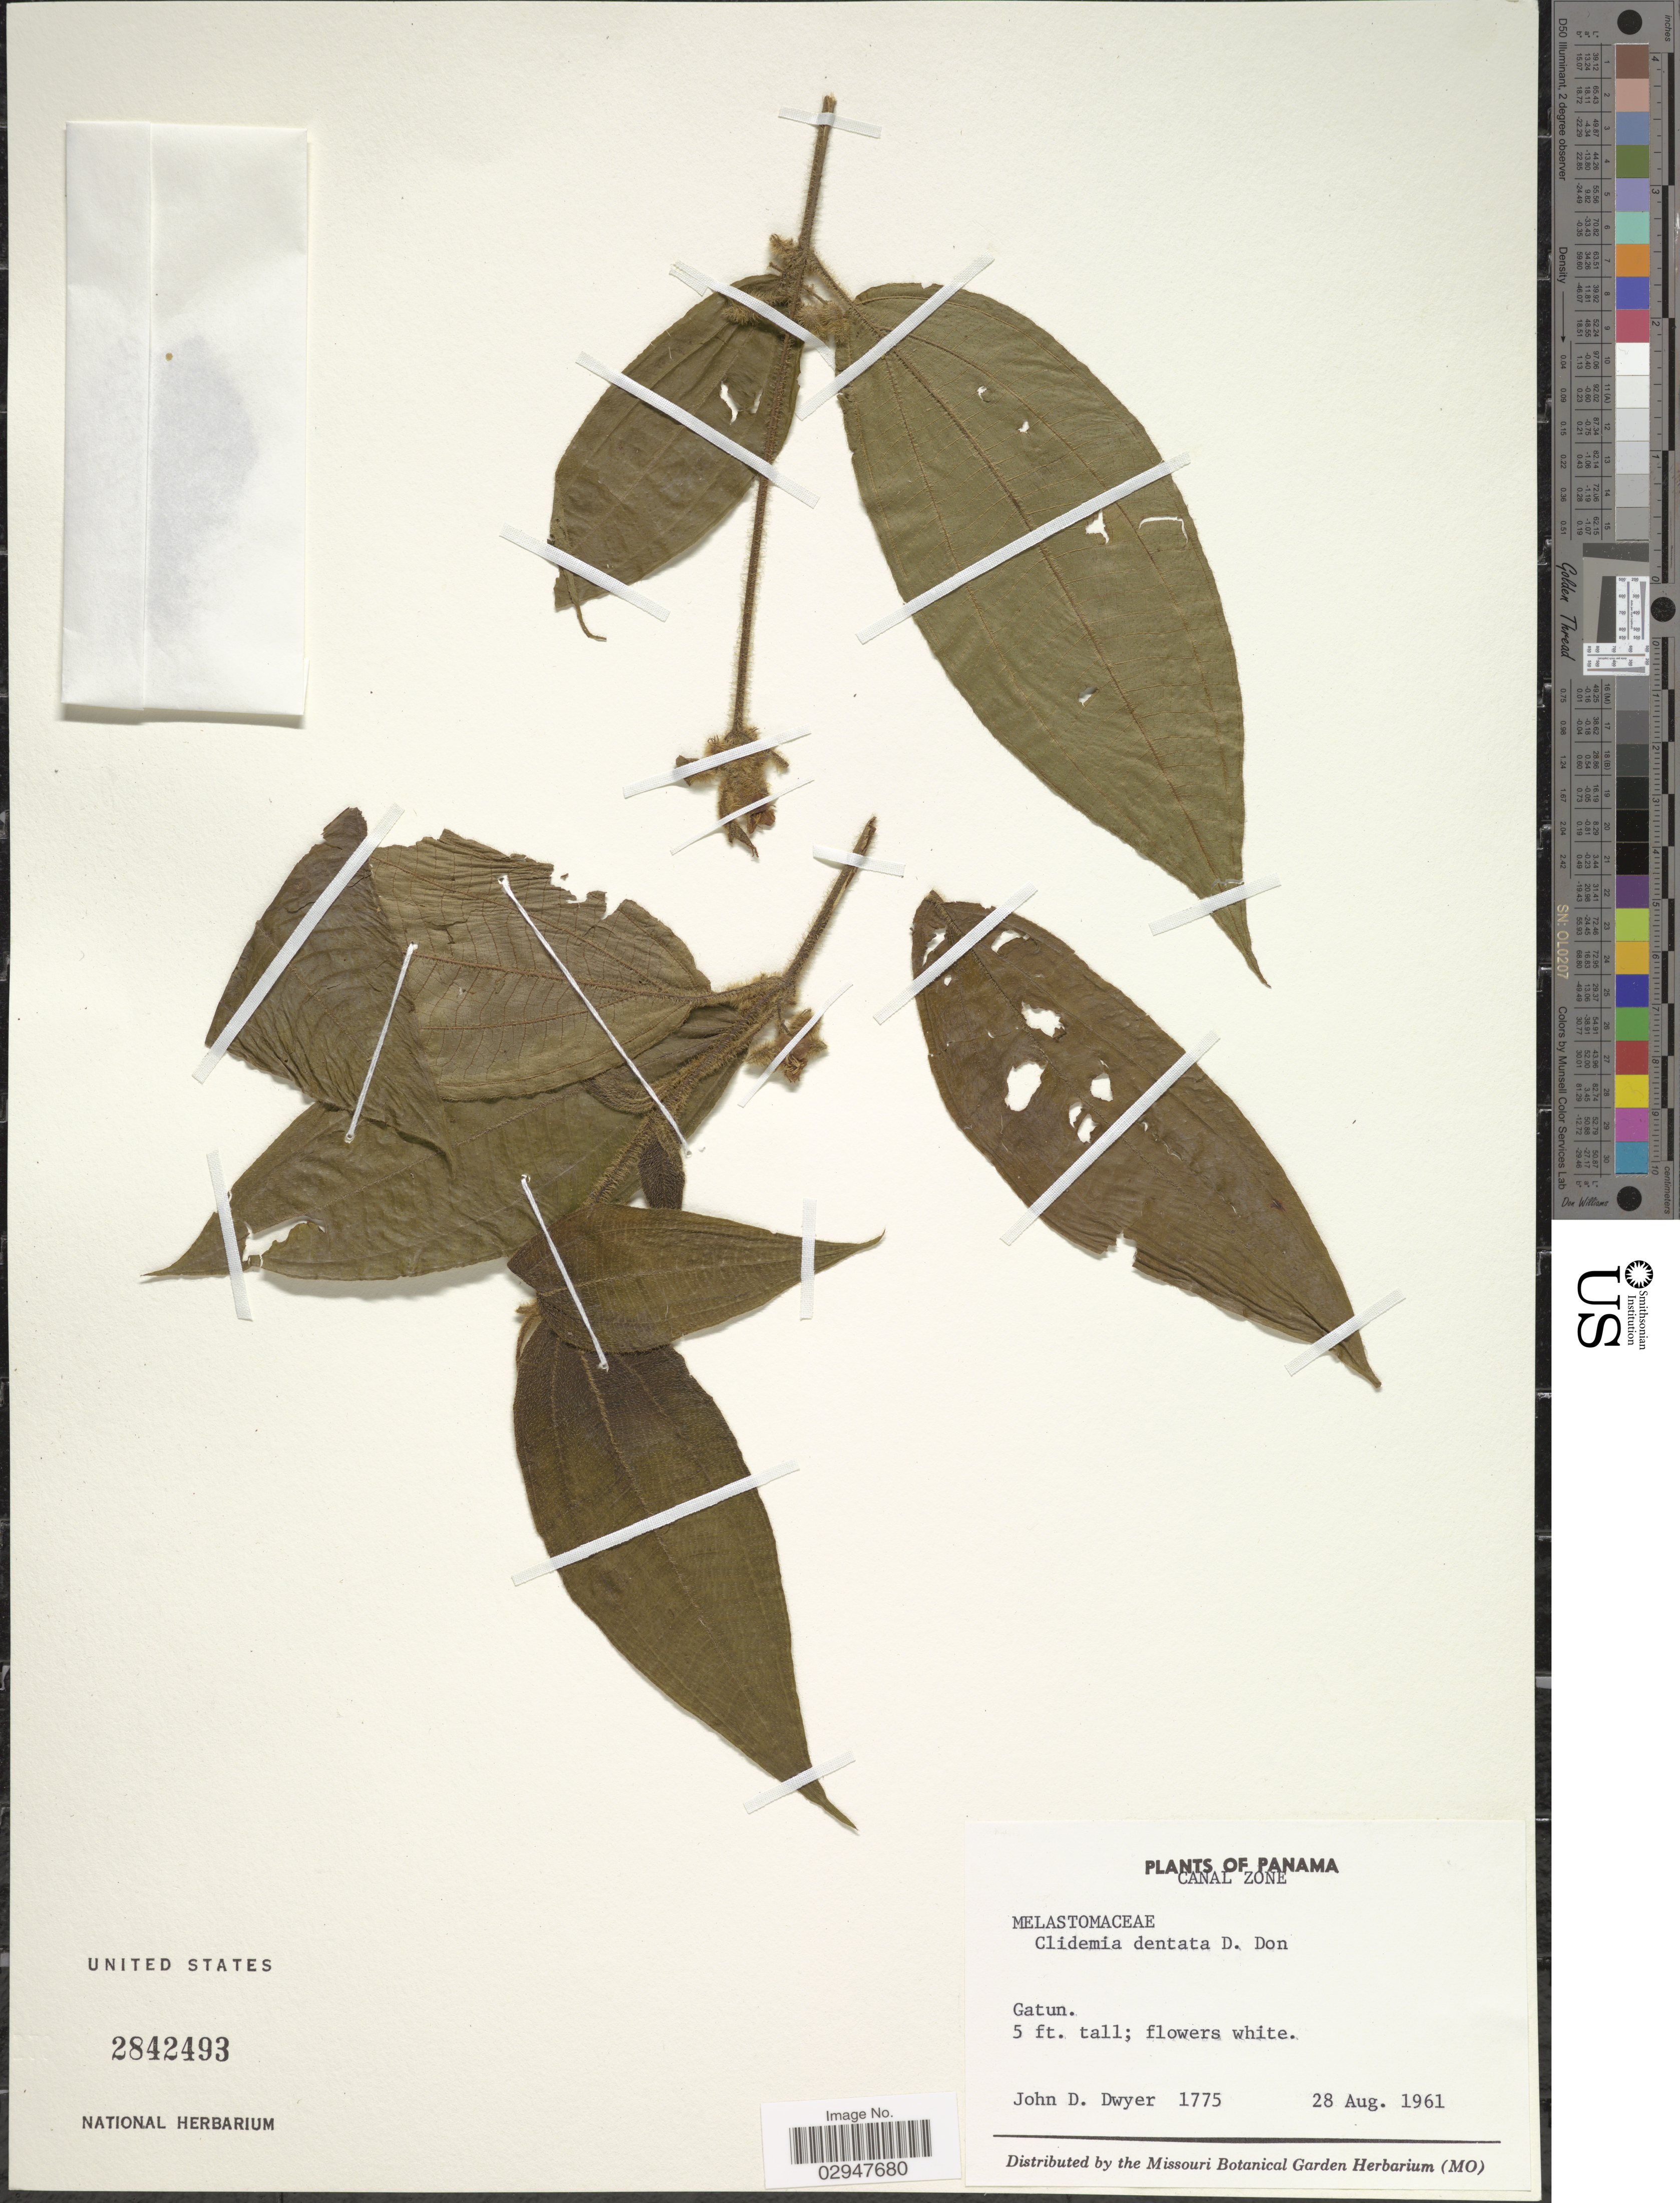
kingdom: Plantae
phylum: Tracheophyta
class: Magnoliopsida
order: Myrtales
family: Melastomataceae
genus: Clidemia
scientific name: Clidemia dentata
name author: D. Don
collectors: J. D. Dwyer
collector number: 1775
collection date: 1961-08-28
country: Panama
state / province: Colón / Panamá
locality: Canal Zone. Gatun.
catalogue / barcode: US 2842493